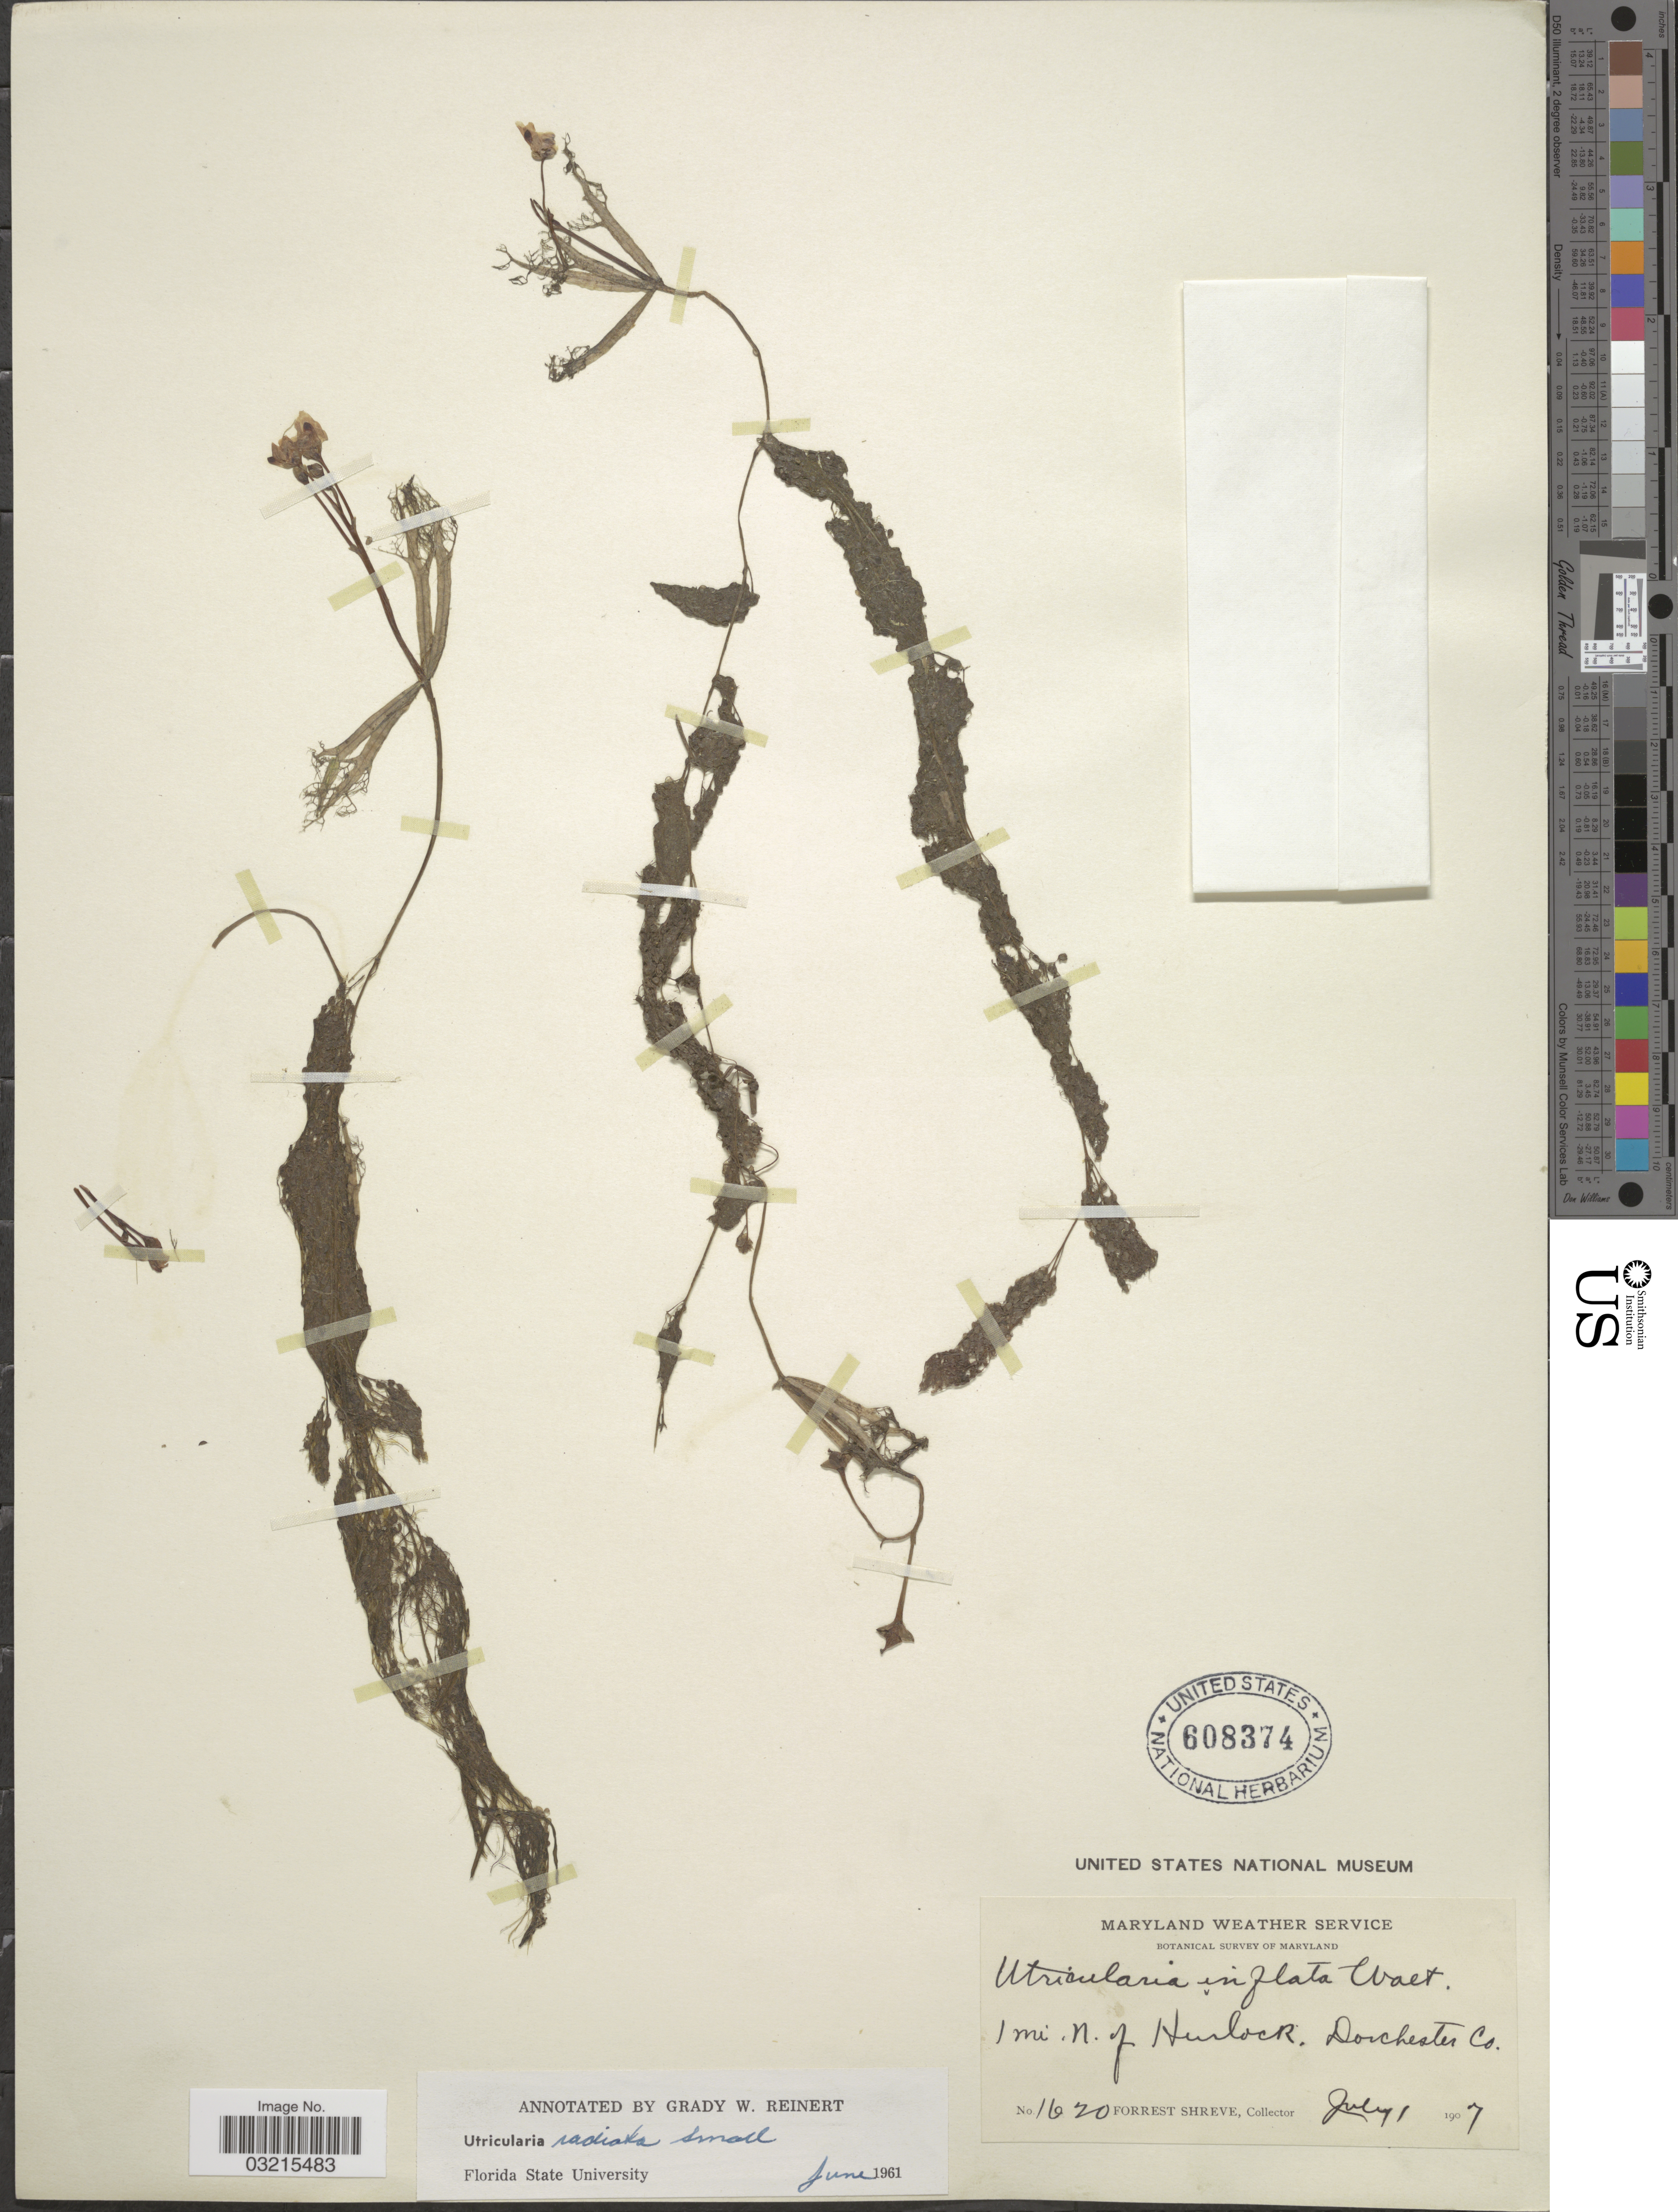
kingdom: Plantae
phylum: Tracheophyta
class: Magnoliopsida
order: Lamiales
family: Lentibulariaceae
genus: Utricularia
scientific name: Utricularia radiata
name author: Small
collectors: F. Shreve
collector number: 1620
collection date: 1907-07-01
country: United States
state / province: Maryland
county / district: Dorchester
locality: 1 mi. n. of Hurlock.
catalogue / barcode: US 608374